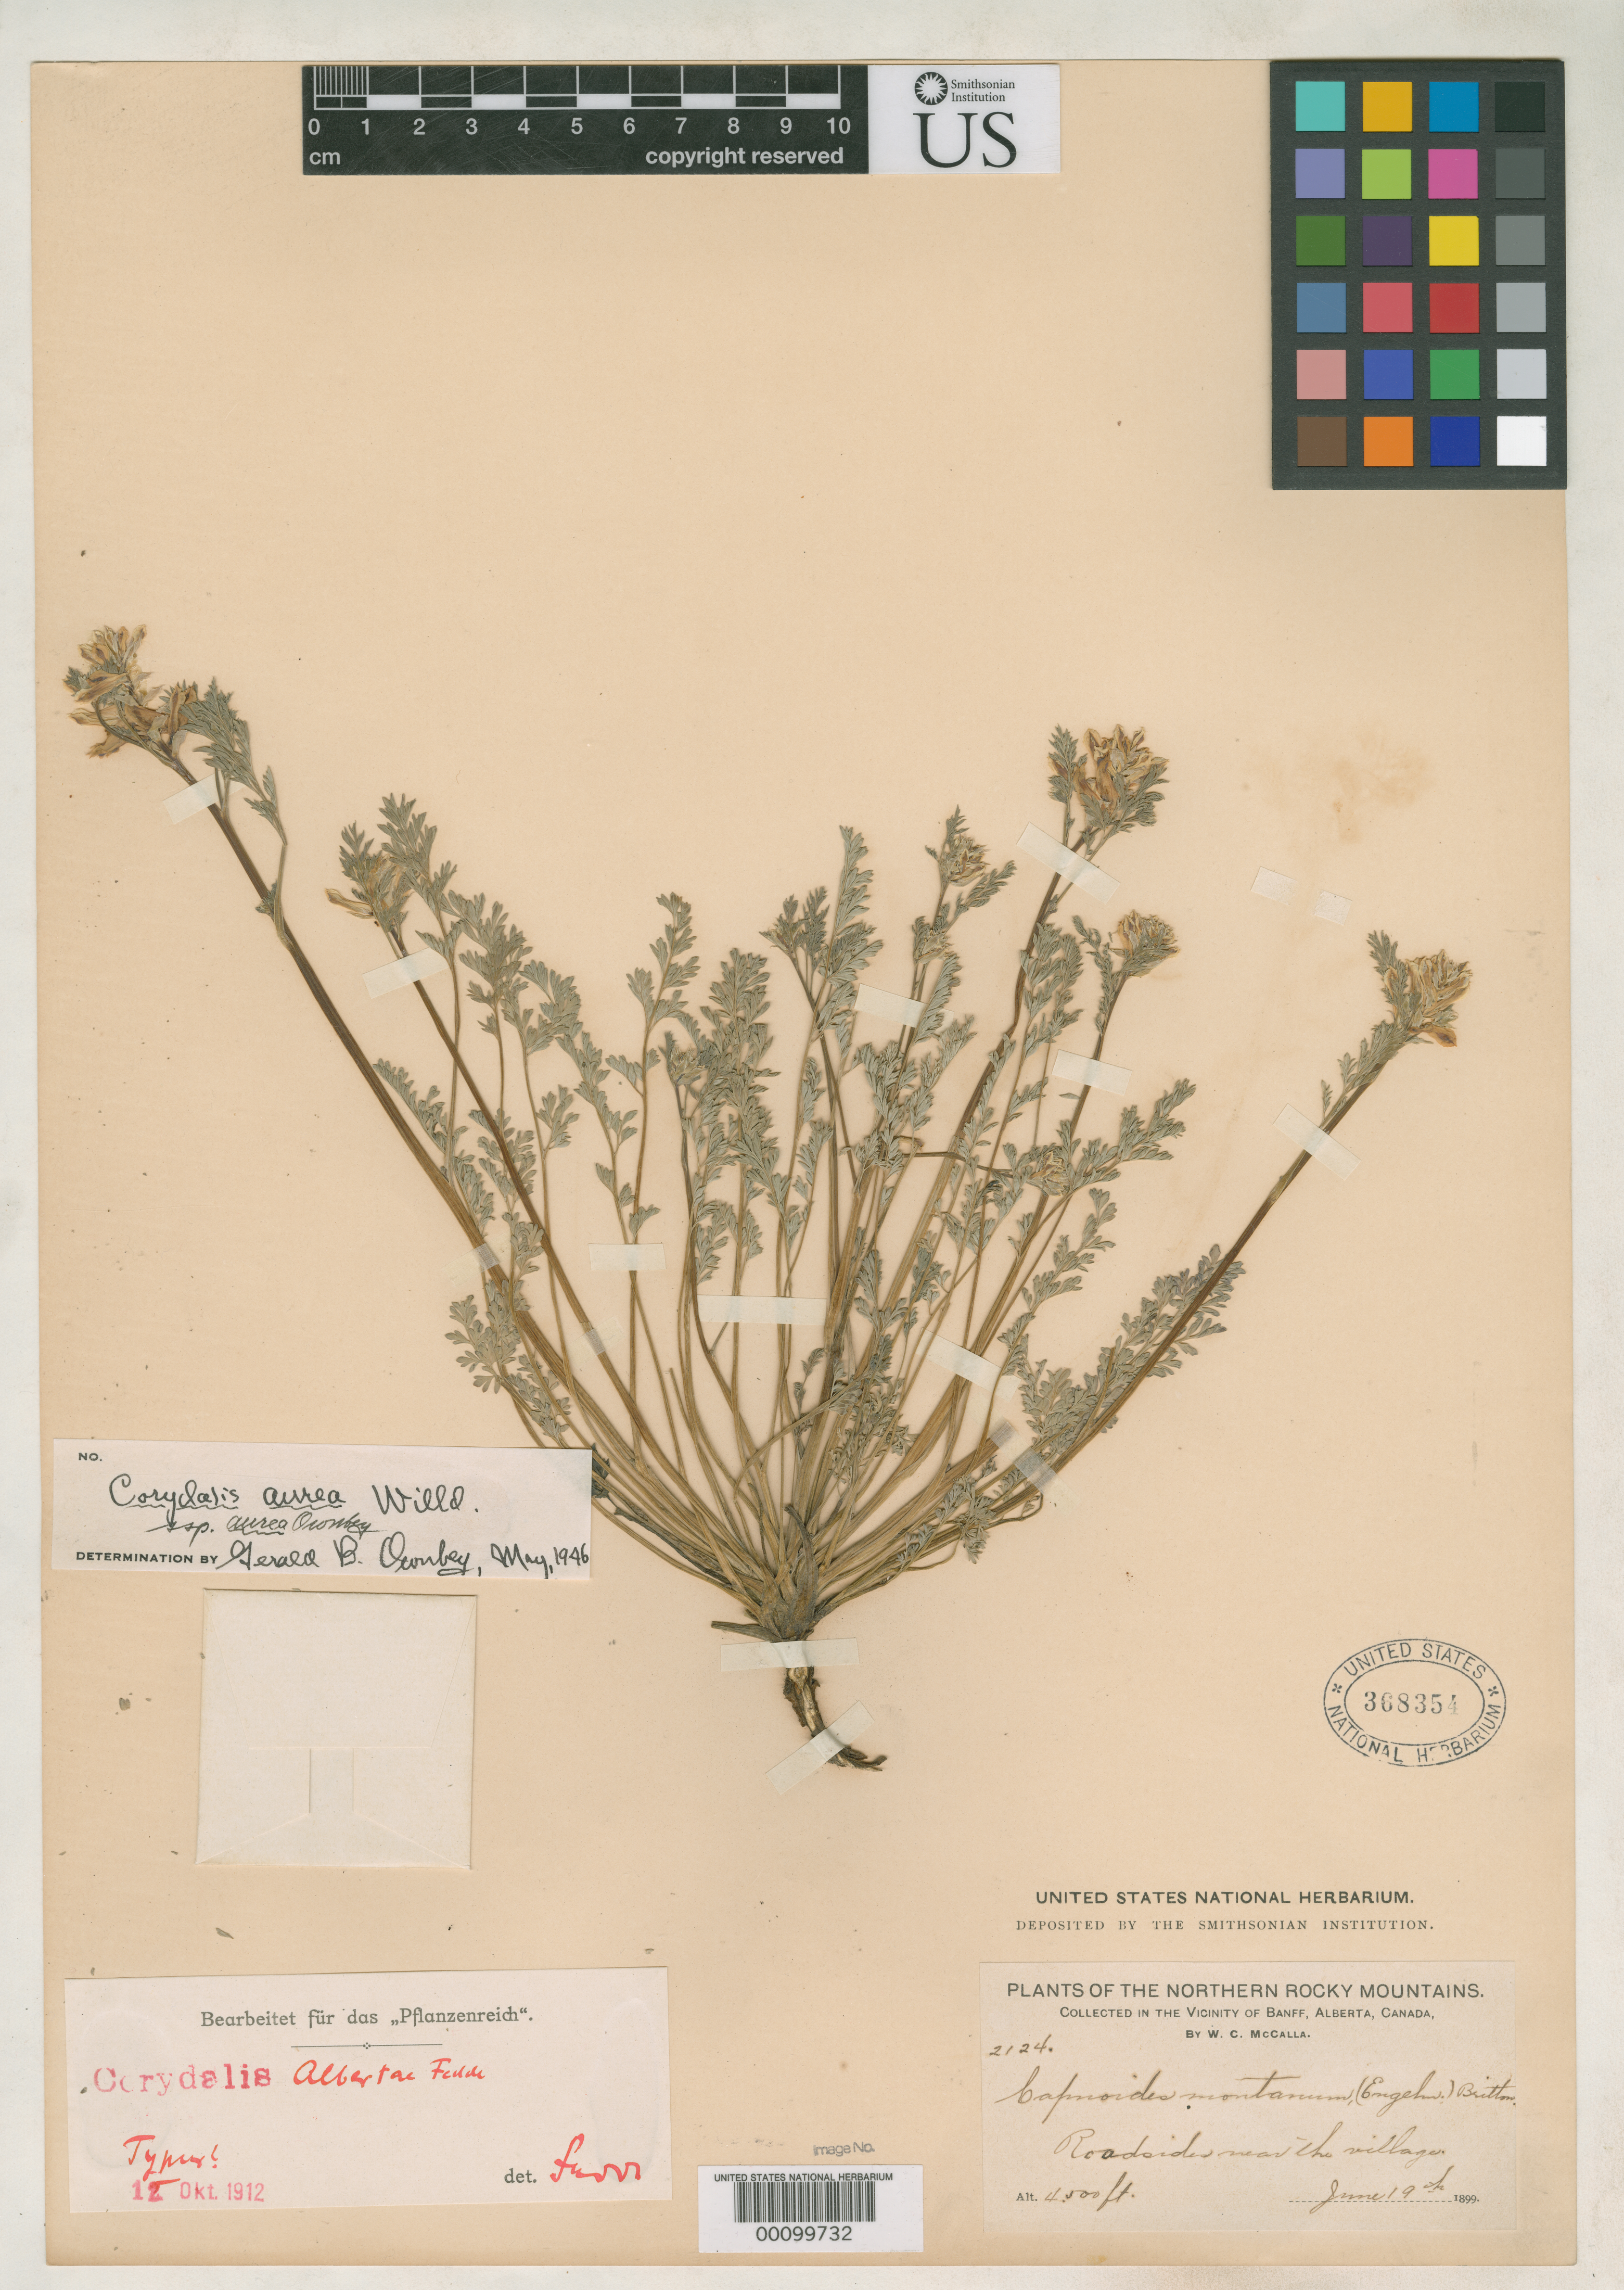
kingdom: Plantae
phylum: Tracheophyta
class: Magnoliopsida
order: Ranunculales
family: Papaveraceae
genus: Corydalis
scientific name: Corydalis albertae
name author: Fedde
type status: Holotype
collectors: W. McCalla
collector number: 2124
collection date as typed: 19 Jun 1899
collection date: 1899-06-19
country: Canada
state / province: Alberta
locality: Vicinity of Banff.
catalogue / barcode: US 368354